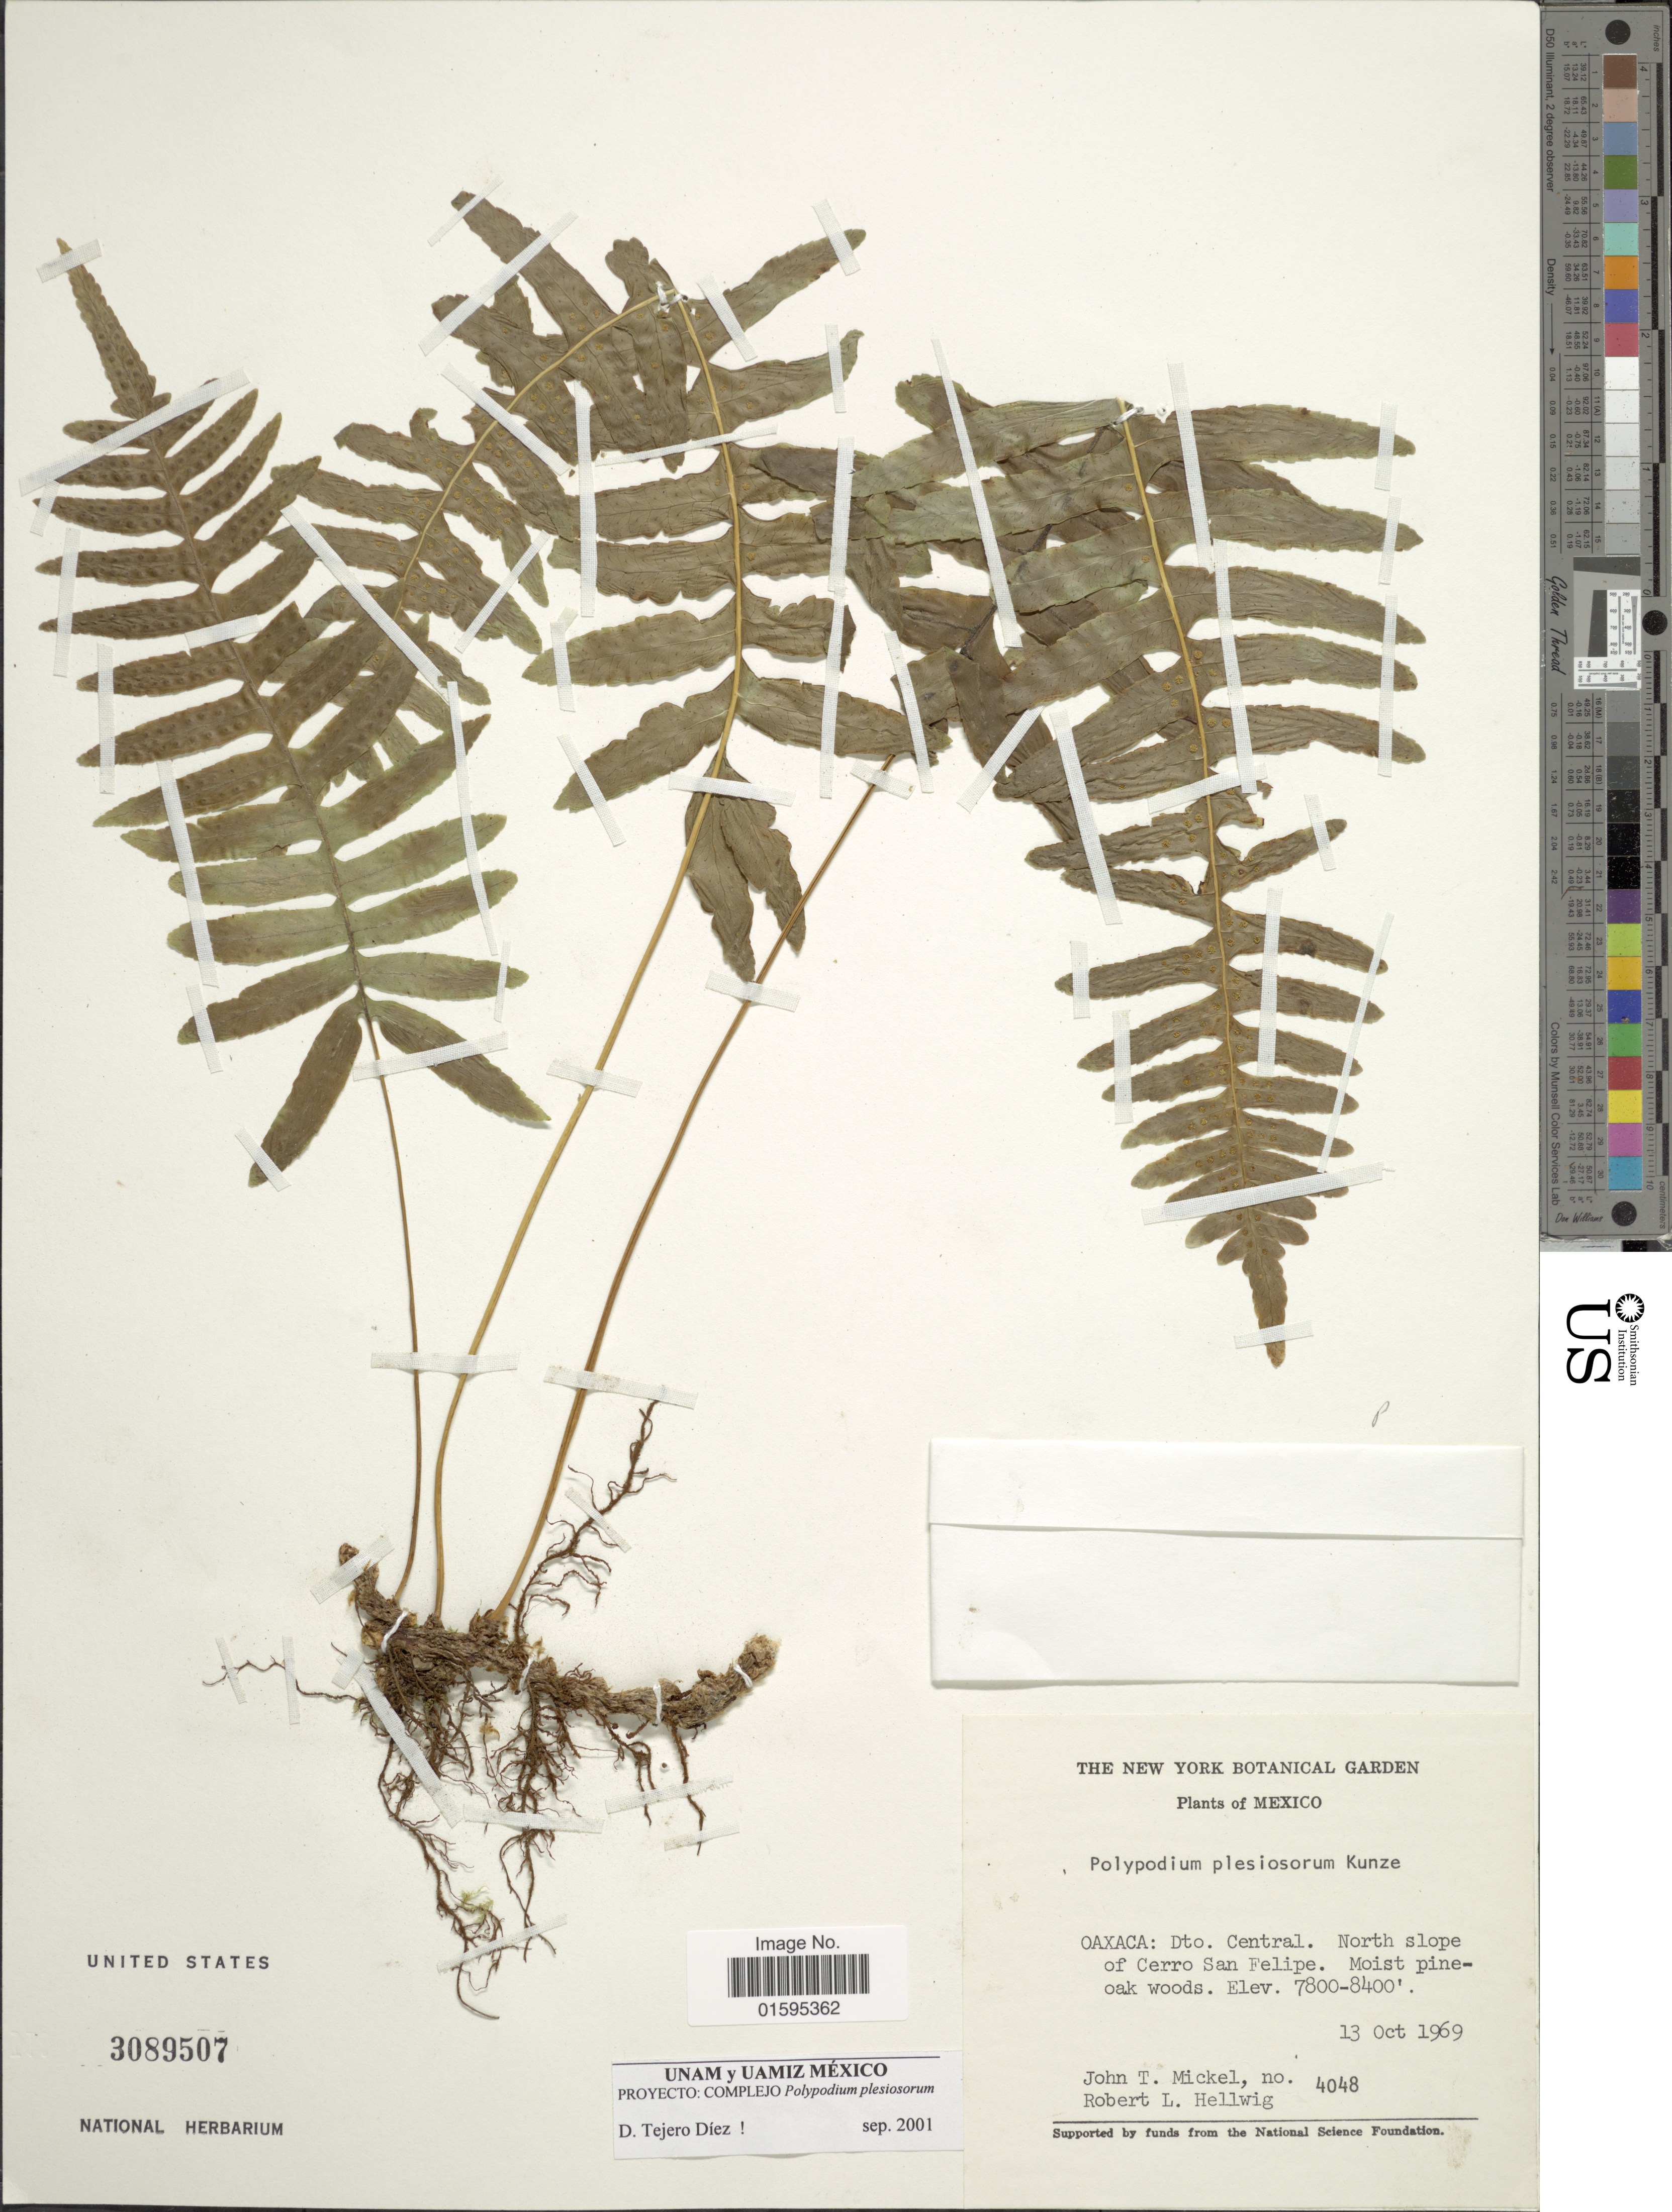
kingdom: Plantae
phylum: Tracheophyta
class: Polypodiopsida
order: Polypodiales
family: Polypodiaceae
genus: Polypodium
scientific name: Polypodium plesiosorum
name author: Kunze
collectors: J. T. Mickel & R. Hellwig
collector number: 4048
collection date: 1969-10-13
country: Mexico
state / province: Oaxaca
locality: Dto. Central. North slope of Cerro San Felipe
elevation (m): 2377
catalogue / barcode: US 3089507